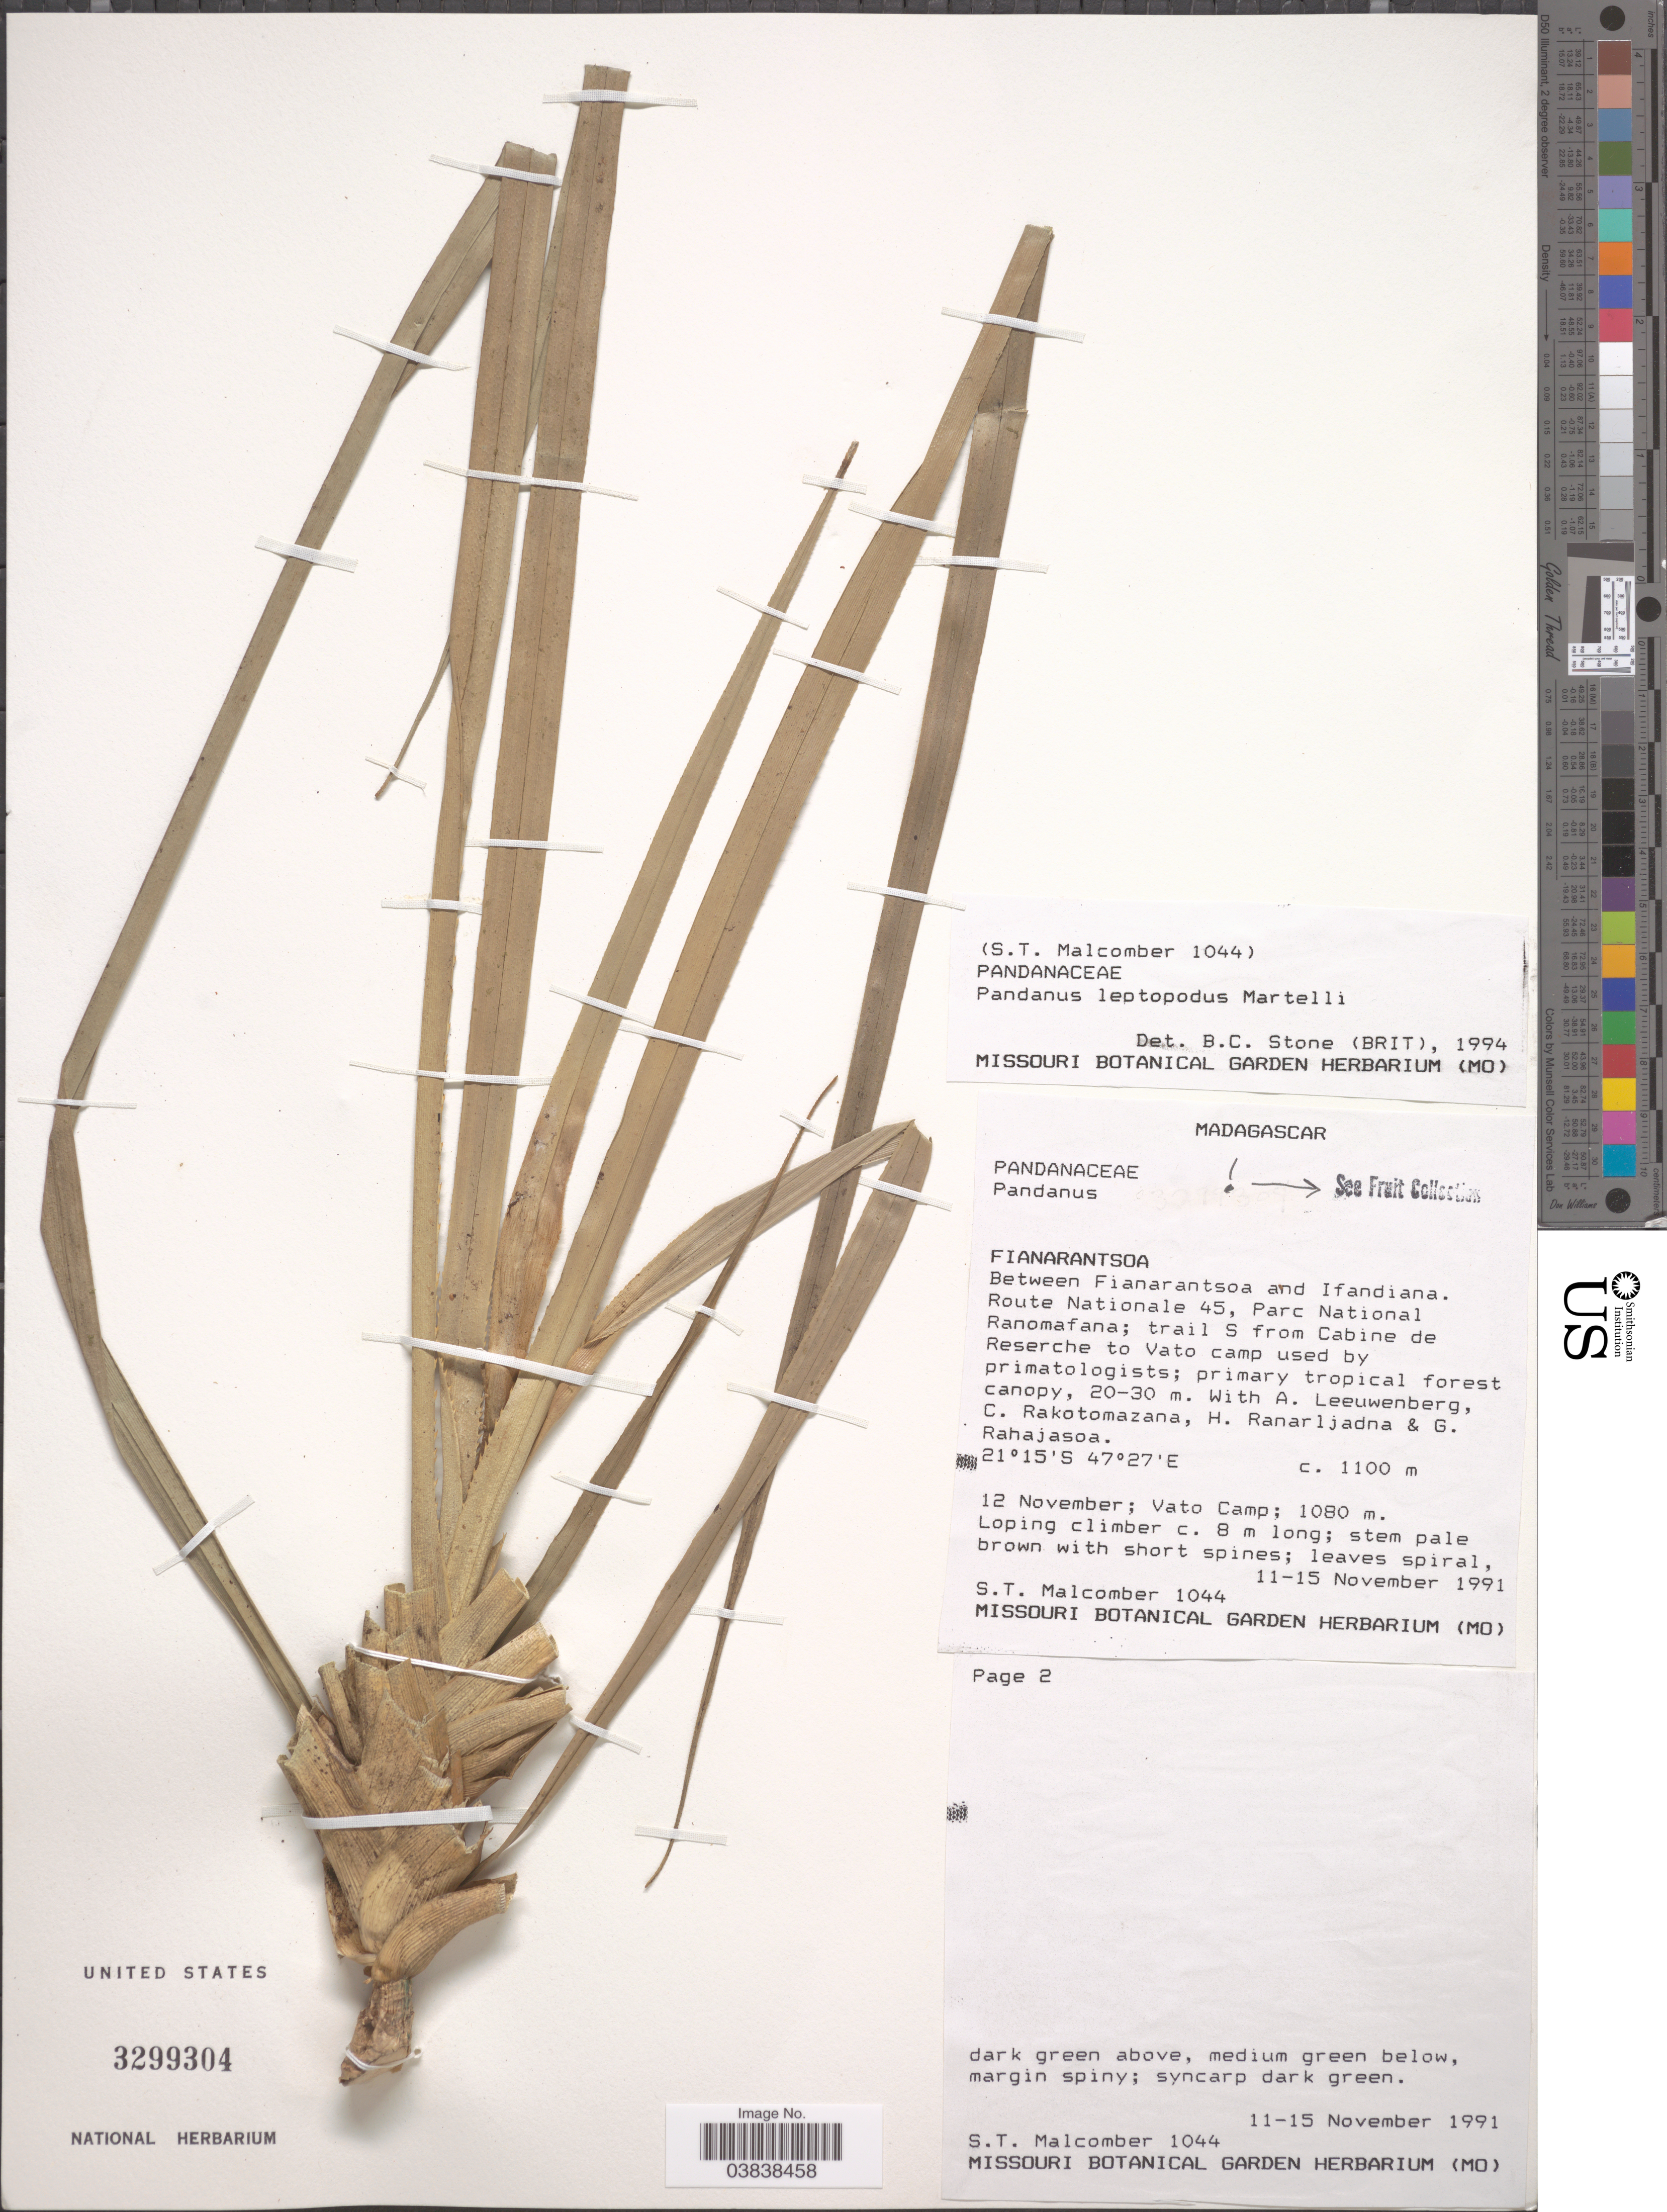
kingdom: Plantae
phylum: Tracheophyta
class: Liliopsida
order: Pandanales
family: Pandanaceae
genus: Pandanus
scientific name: Pandanus leptopodus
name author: Martelli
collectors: S. T. Malcomber, A. Leeuwenberg, C. Rakotomazana, H. Ranarljadna & G. Rahajasoa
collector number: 1044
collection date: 1991-11-11/1991-11-15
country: Madagascar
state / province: Vatovavy Fitovinany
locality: Between Fianarantsoa and Ifandiana. Route Nationale 45, Parc National Ranomafana; trail S from Cabine de Reserche to Vato camp.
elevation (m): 1080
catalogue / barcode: US 3299304